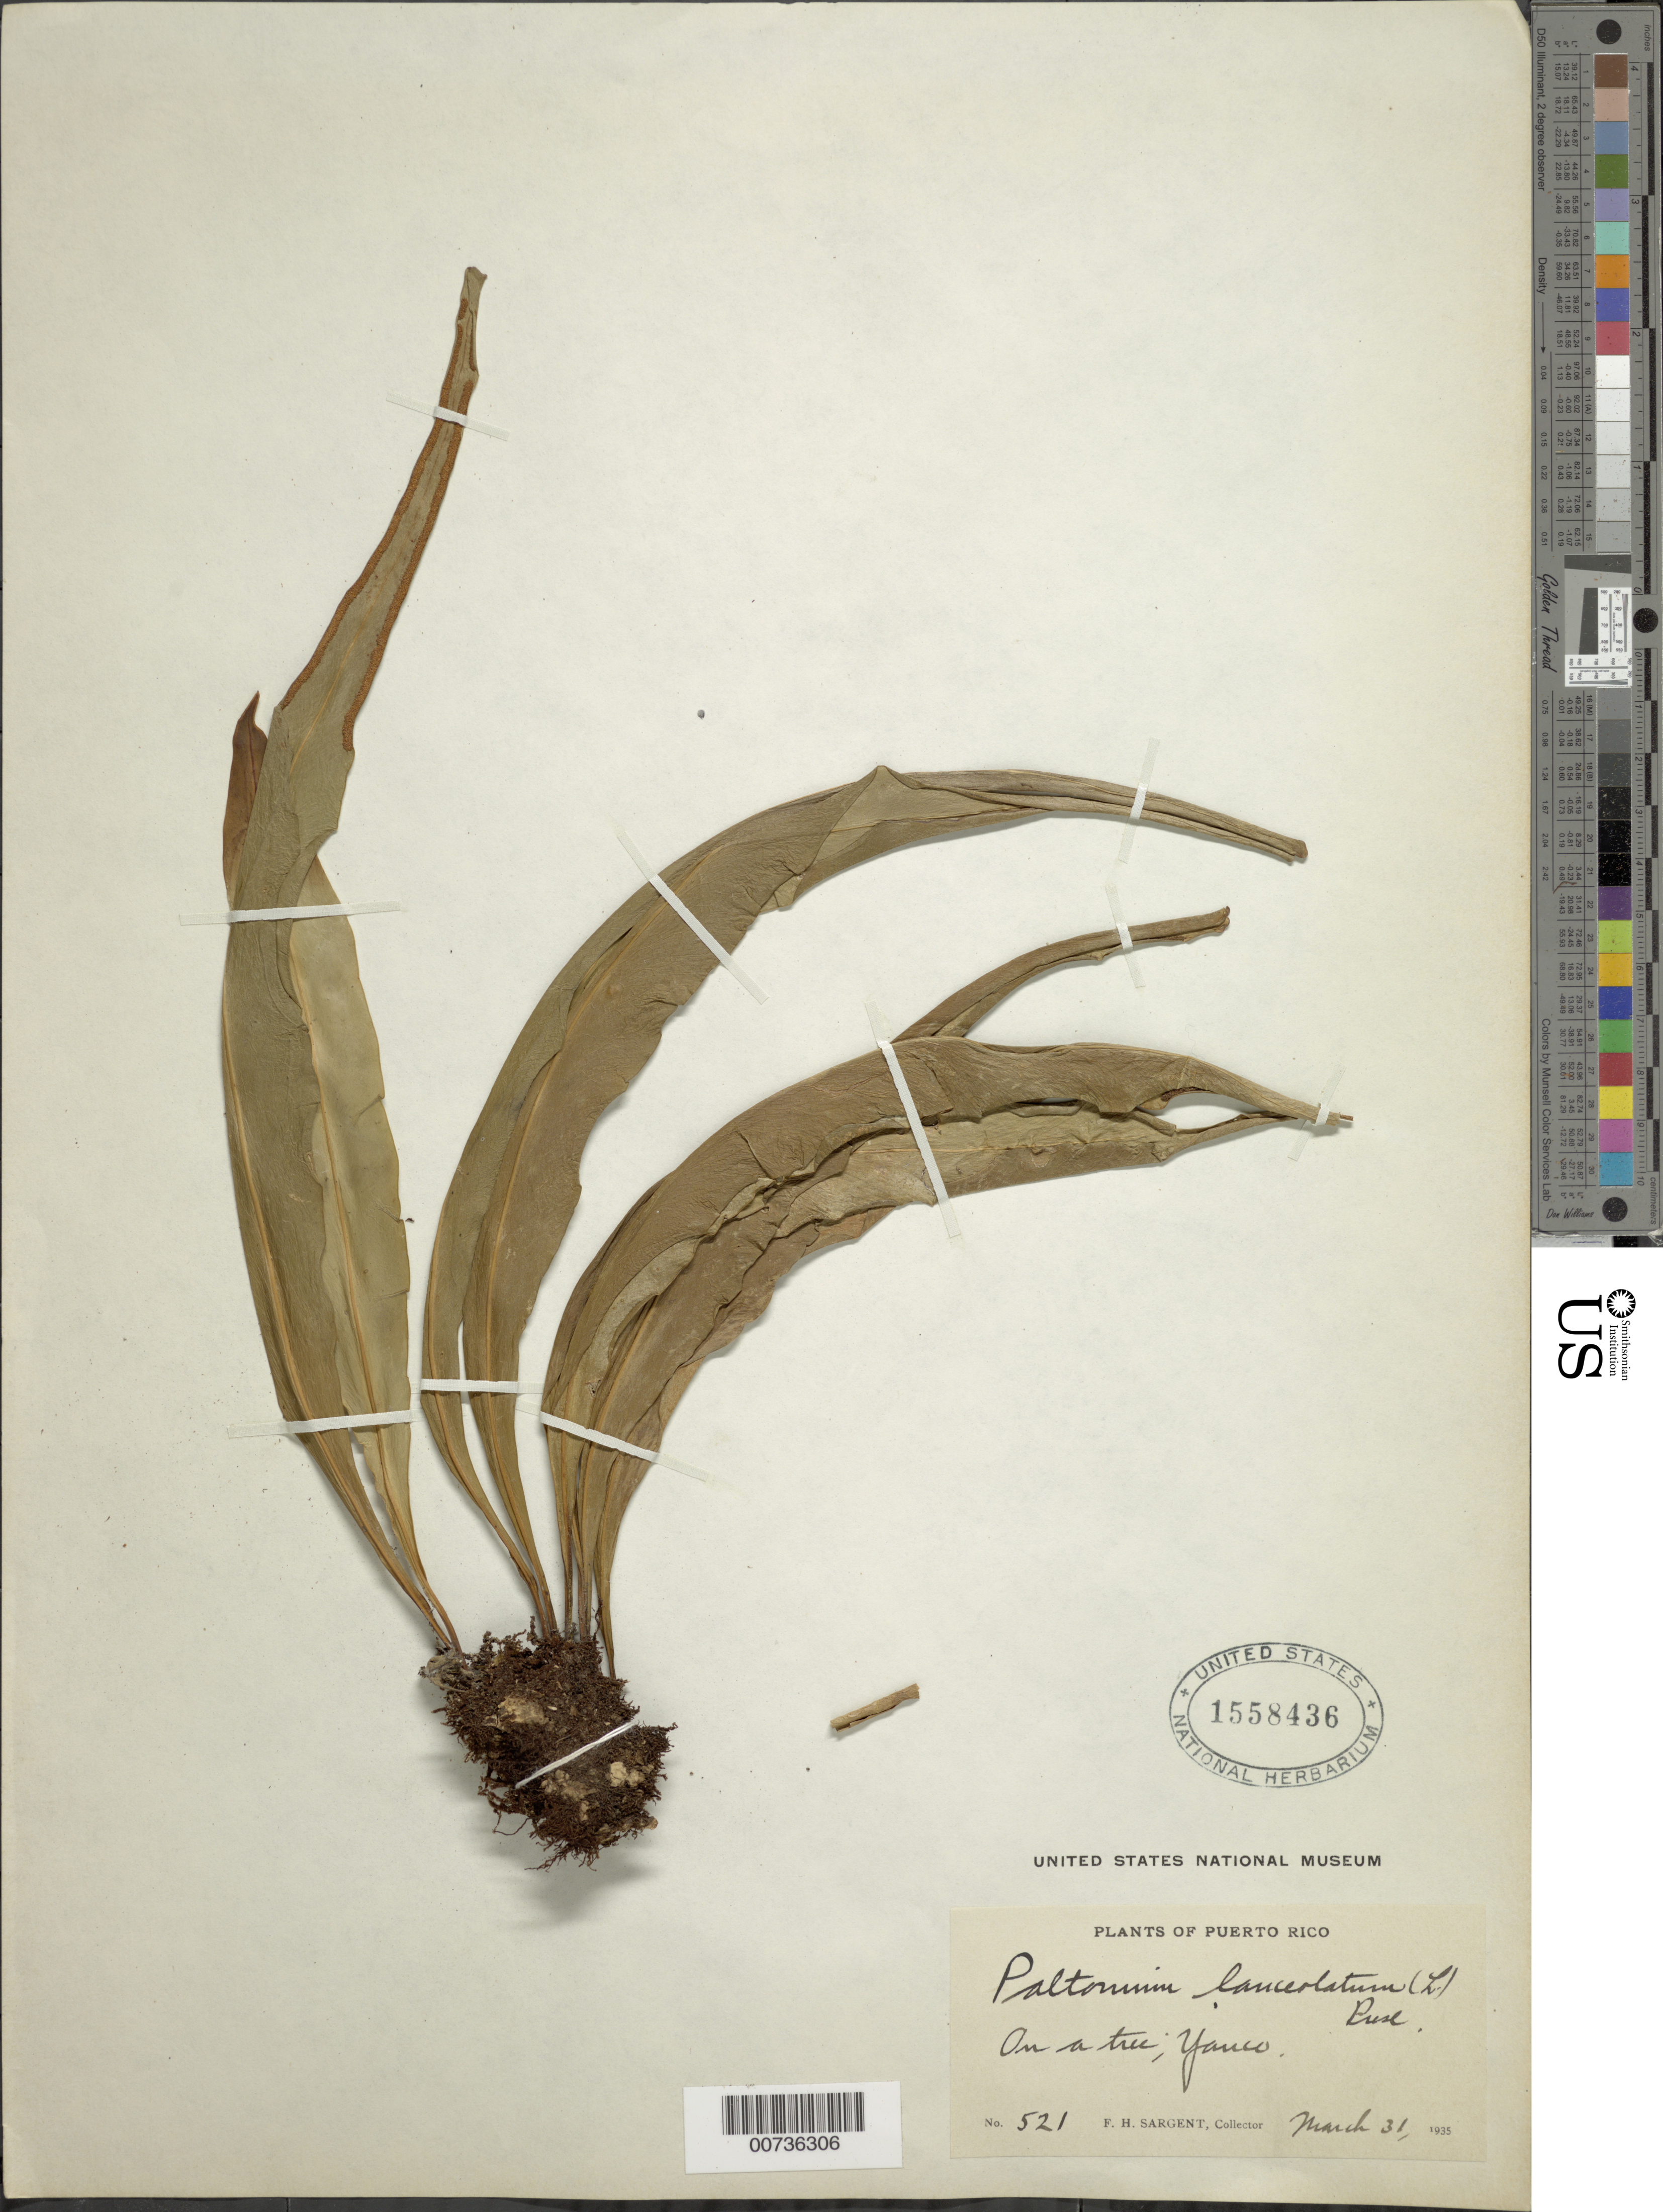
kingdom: Plantae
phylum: Tracheophyta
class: Polypodiopsida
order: Polypodiales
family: Polypodiaceae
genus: Pleopeltis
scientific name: Pleopeltis marginata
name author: A.R. Sm. & Tejero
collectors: F. H. Sargent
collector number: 521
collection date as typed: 31 Mar 1935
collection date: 1935-03-31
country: Puerto Rico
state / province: Yauco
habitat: On a tree, Yauco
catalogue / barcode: US 1558436